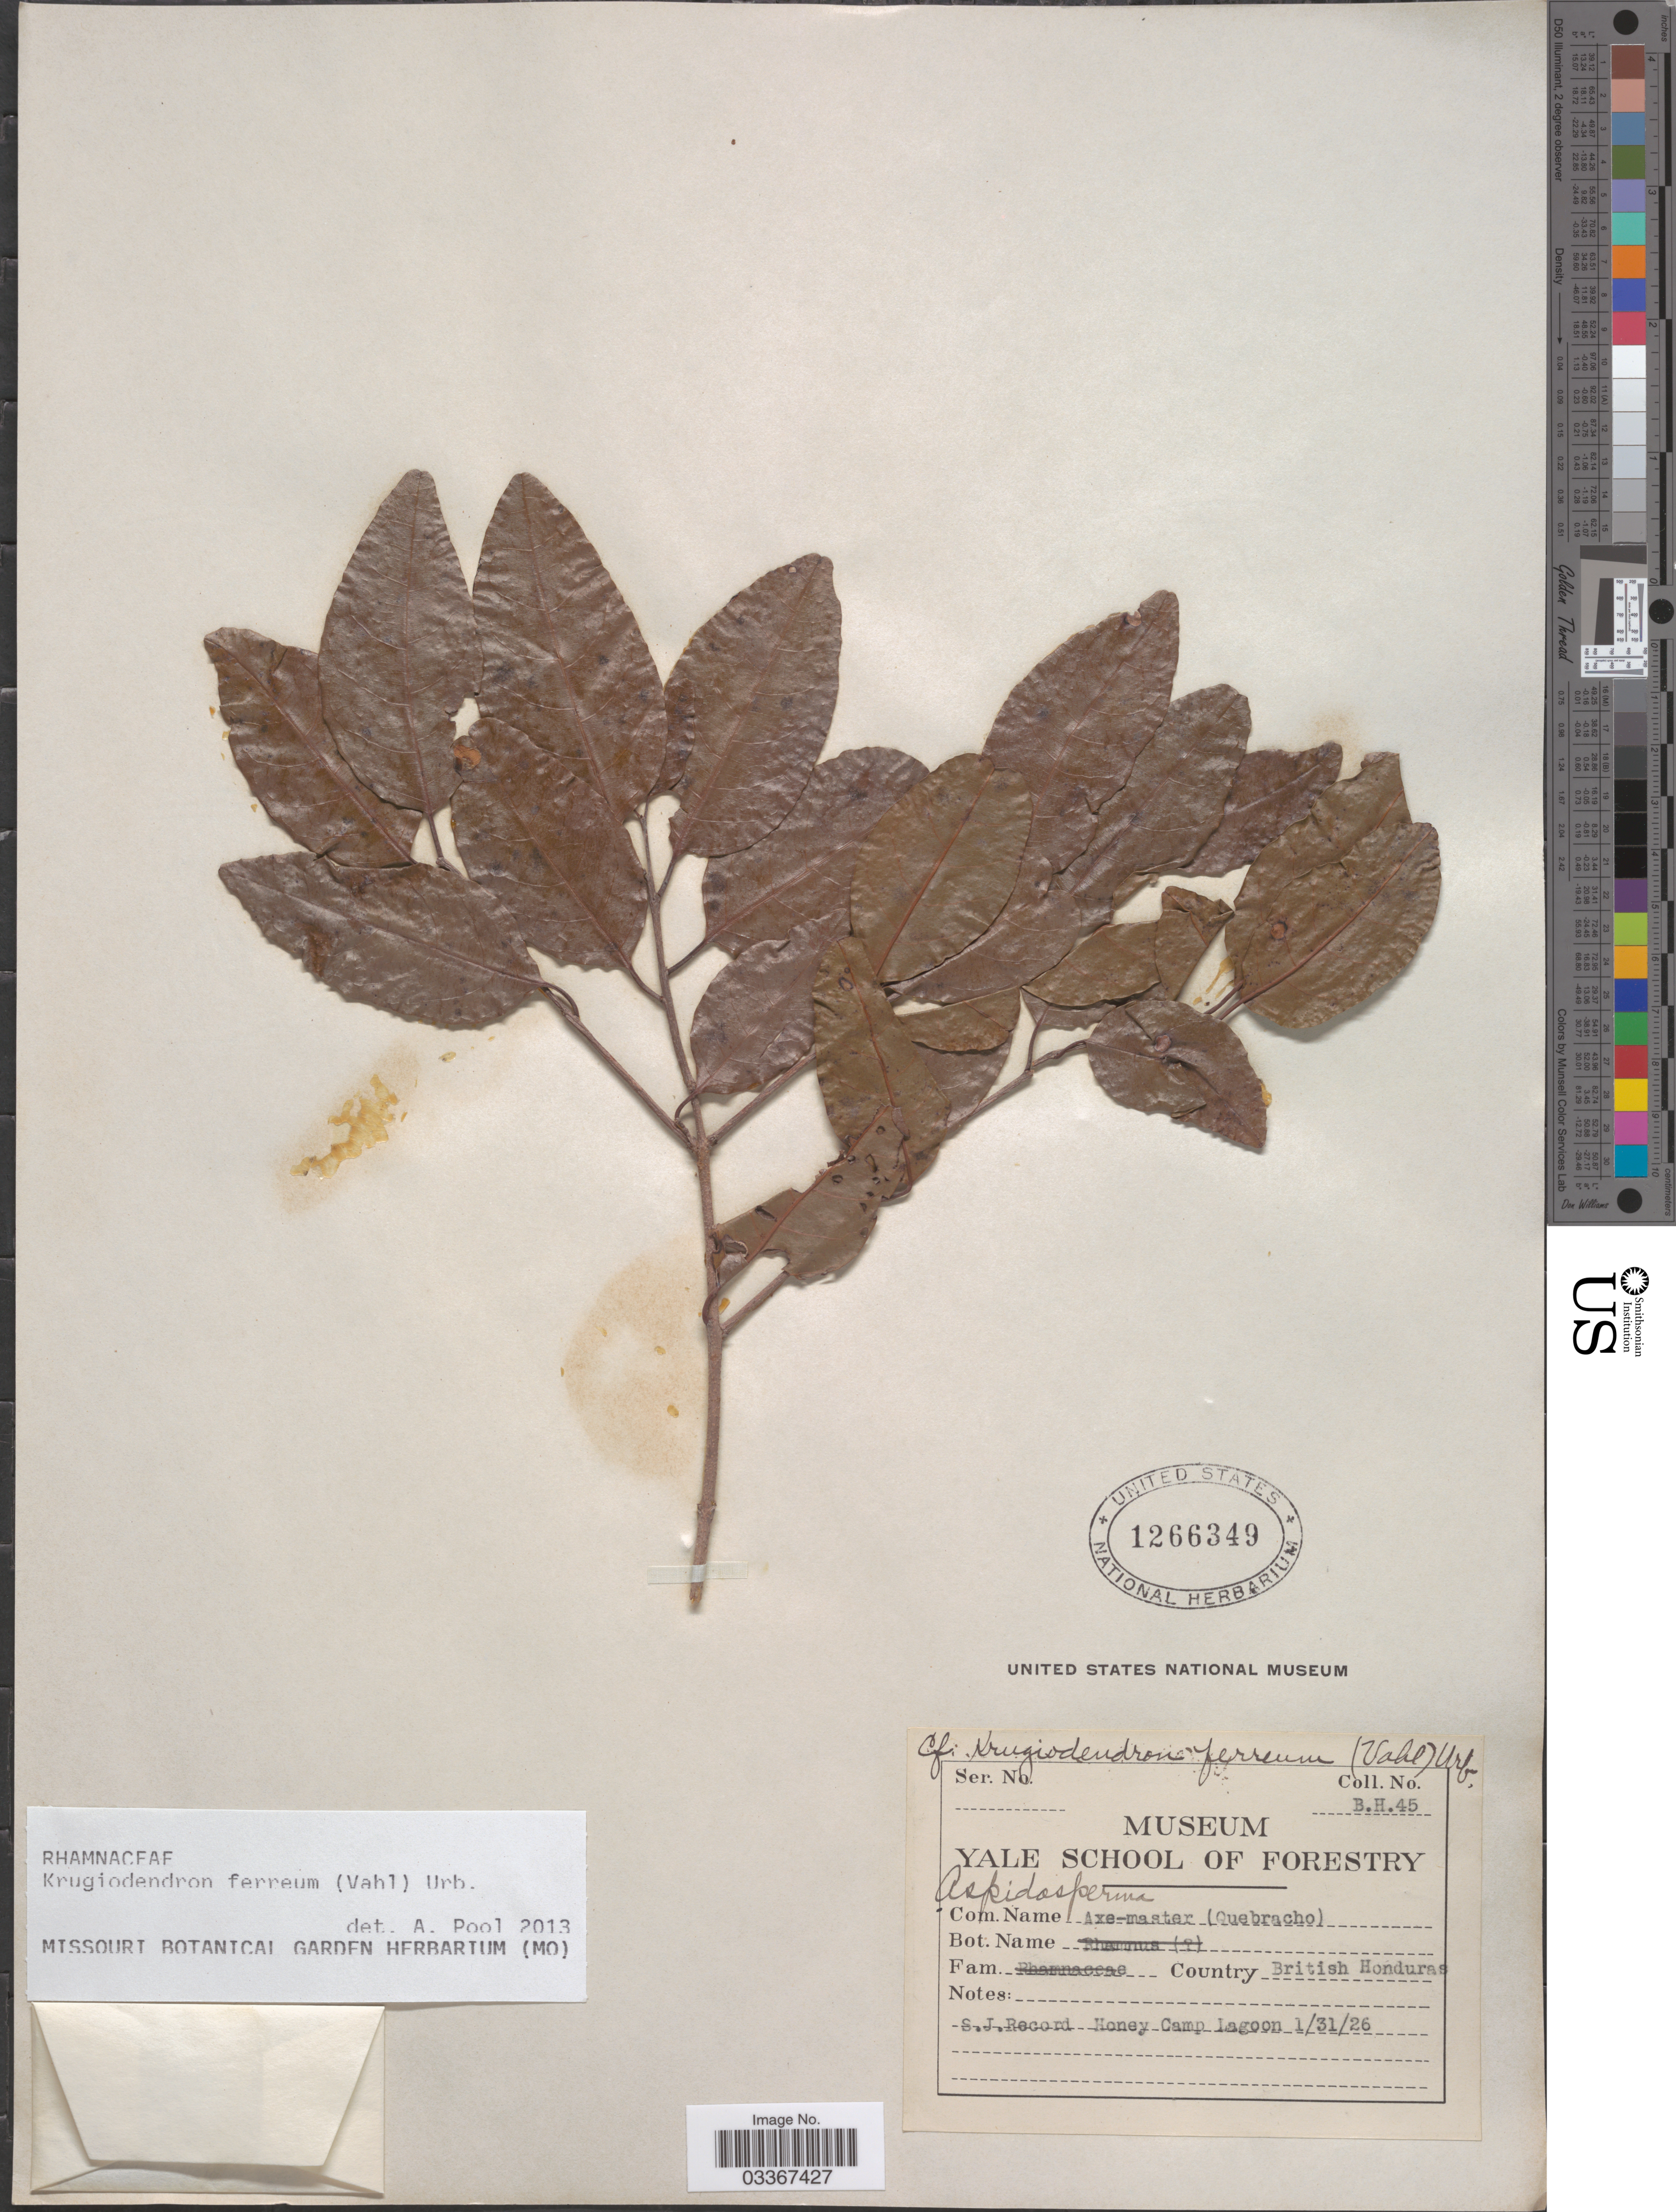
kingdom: Plantae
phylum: Tracheophyta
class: Magnoliopsida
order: Rosales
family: Rhamnaceae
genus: Krugiodendron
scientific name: Krugiodendron ferreum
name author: (Vahl) Urb.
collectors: S. J. Record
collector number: B.H.45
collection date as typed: Transcribed d/m/y: 31/1/26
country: Belize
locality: Country British Honduras. Honey Camp Lagoon.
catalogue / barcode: US 1266349